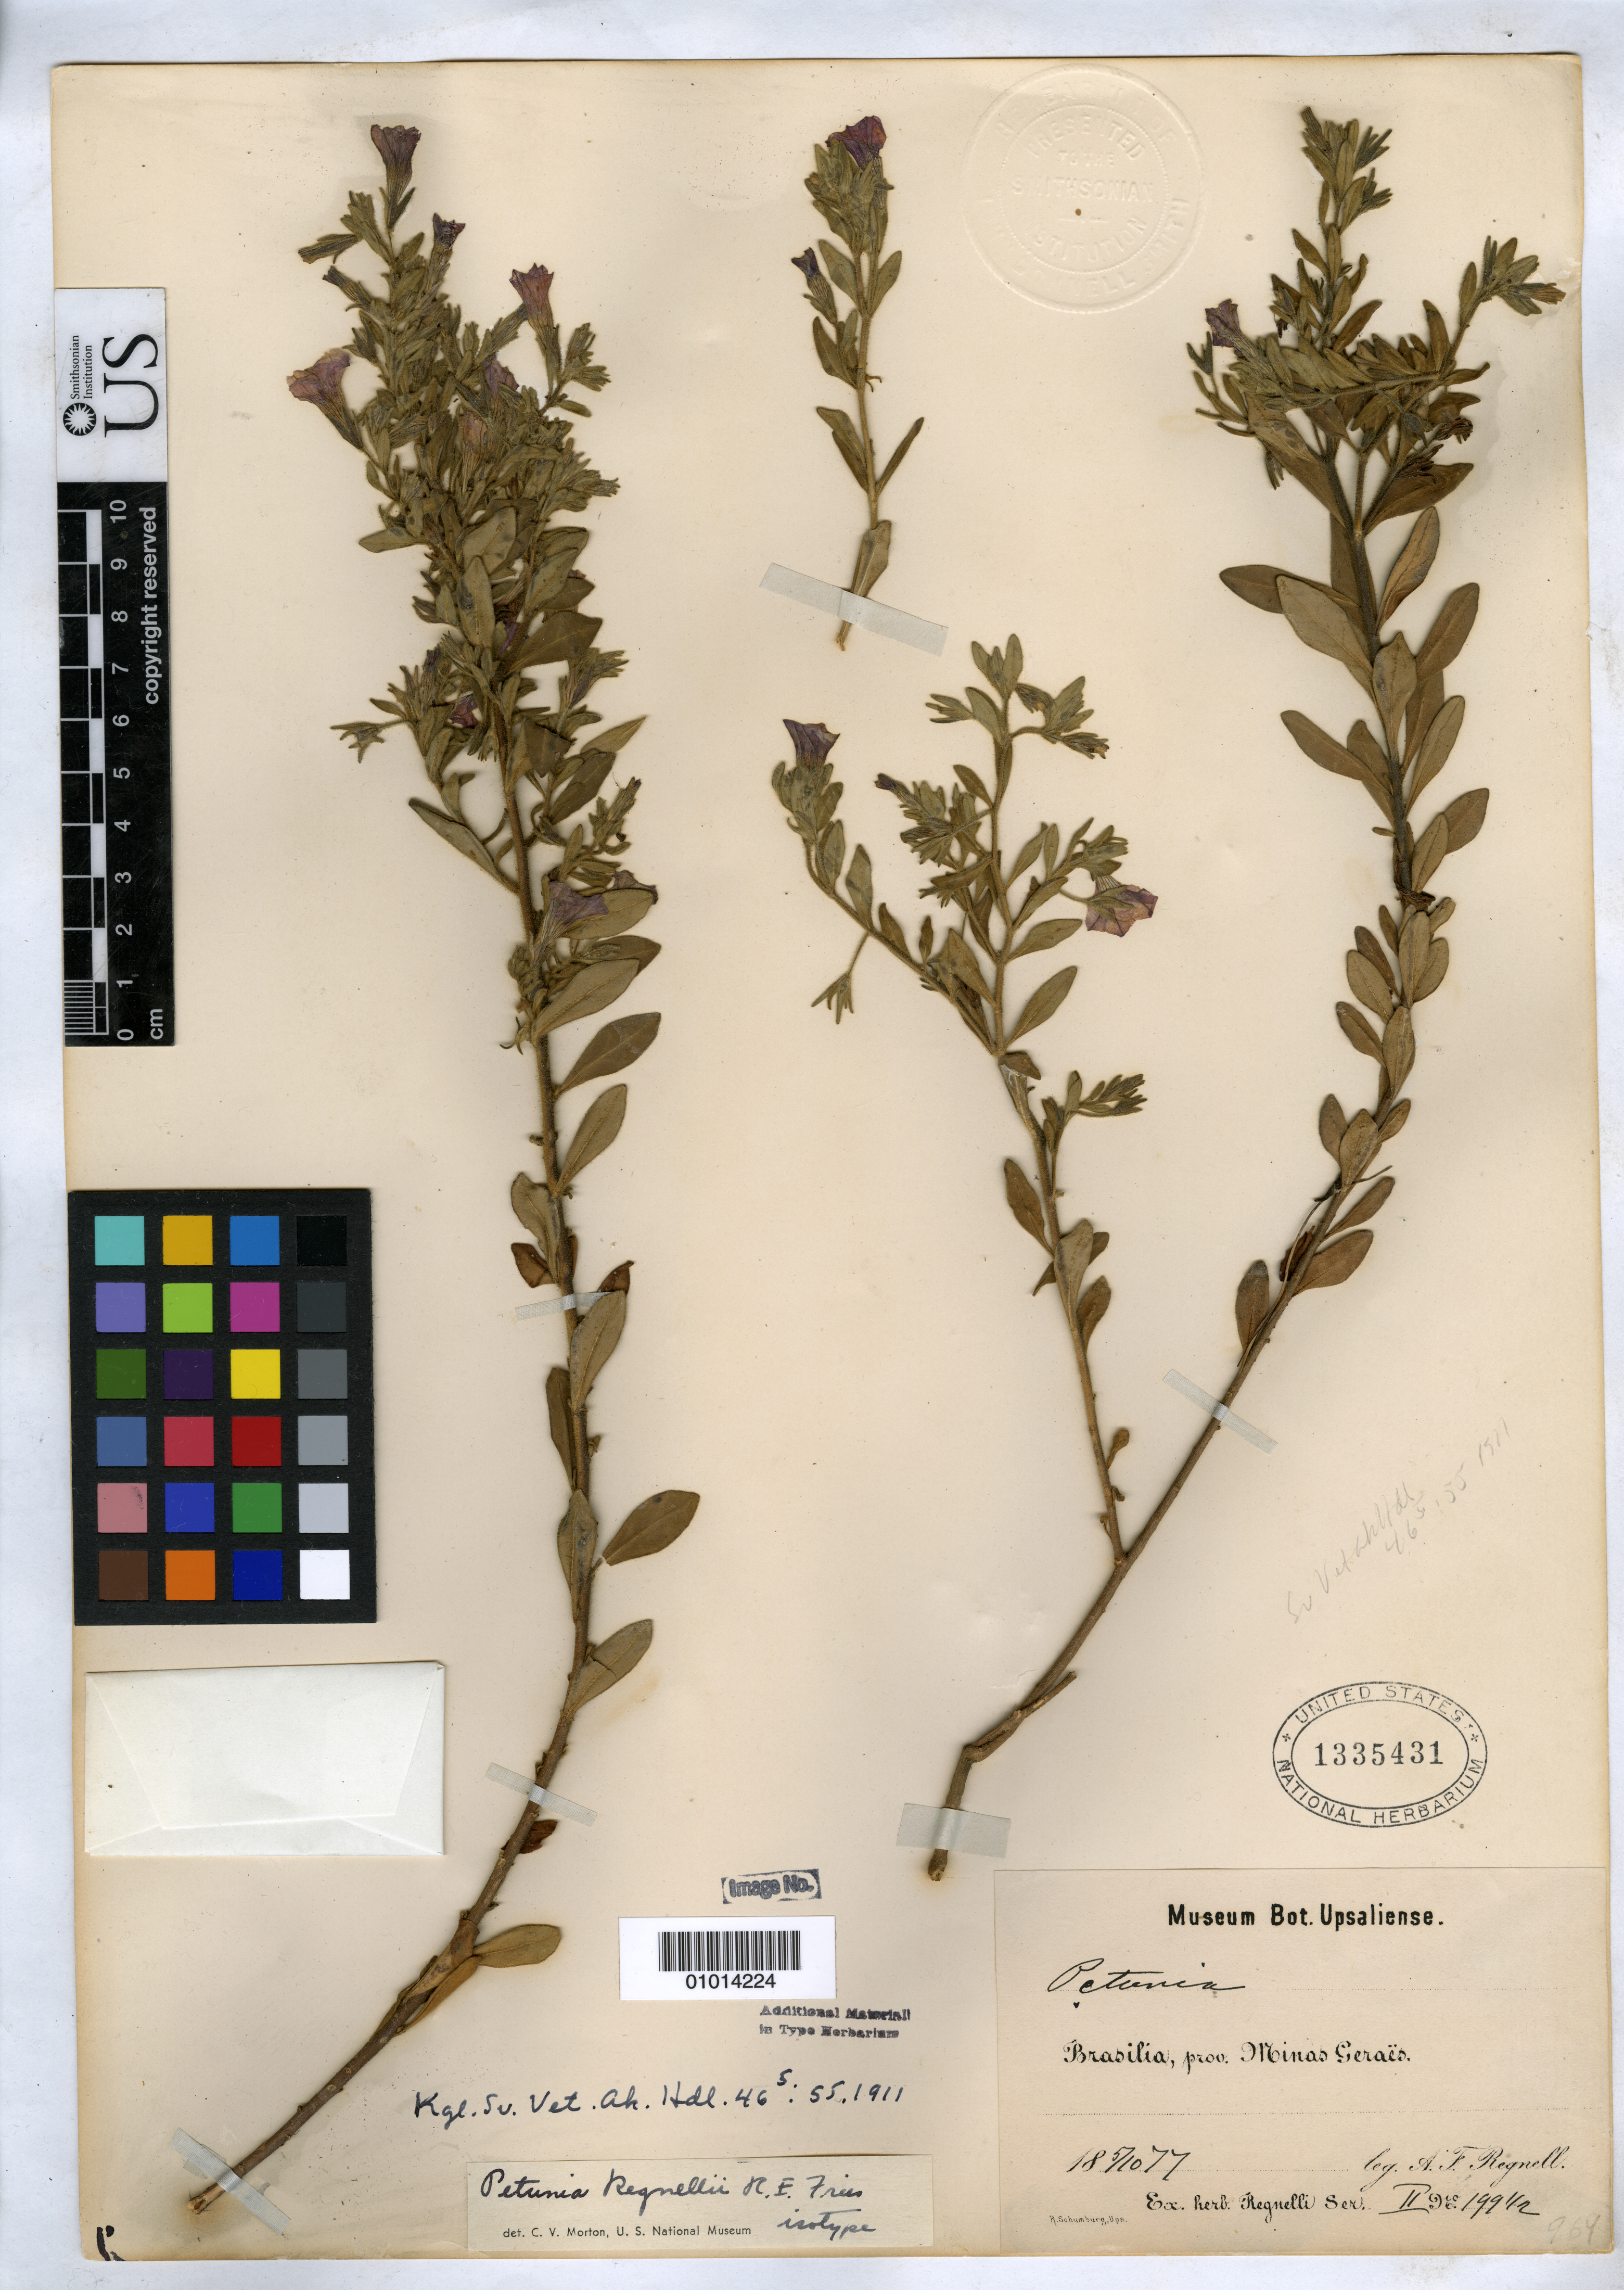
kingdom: Plantae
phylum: Tracheophyta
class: Magnoliopsida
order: Solanales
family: Solanaceae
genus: Petunia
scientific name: Petunia regnellii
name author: R.E. Fr.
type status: Type Collection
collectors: A. F. Regnell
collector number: II 199 1/2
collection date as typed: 1877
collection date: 1877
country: Brazil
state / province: Minas Gerais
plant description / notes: Annotated by C.V. Morton as "isotype" but probably syntype (US duplicates of this number have two different collection dates).; Specimen ex John Donnell Smith herbarium.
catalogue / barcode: US 1335431